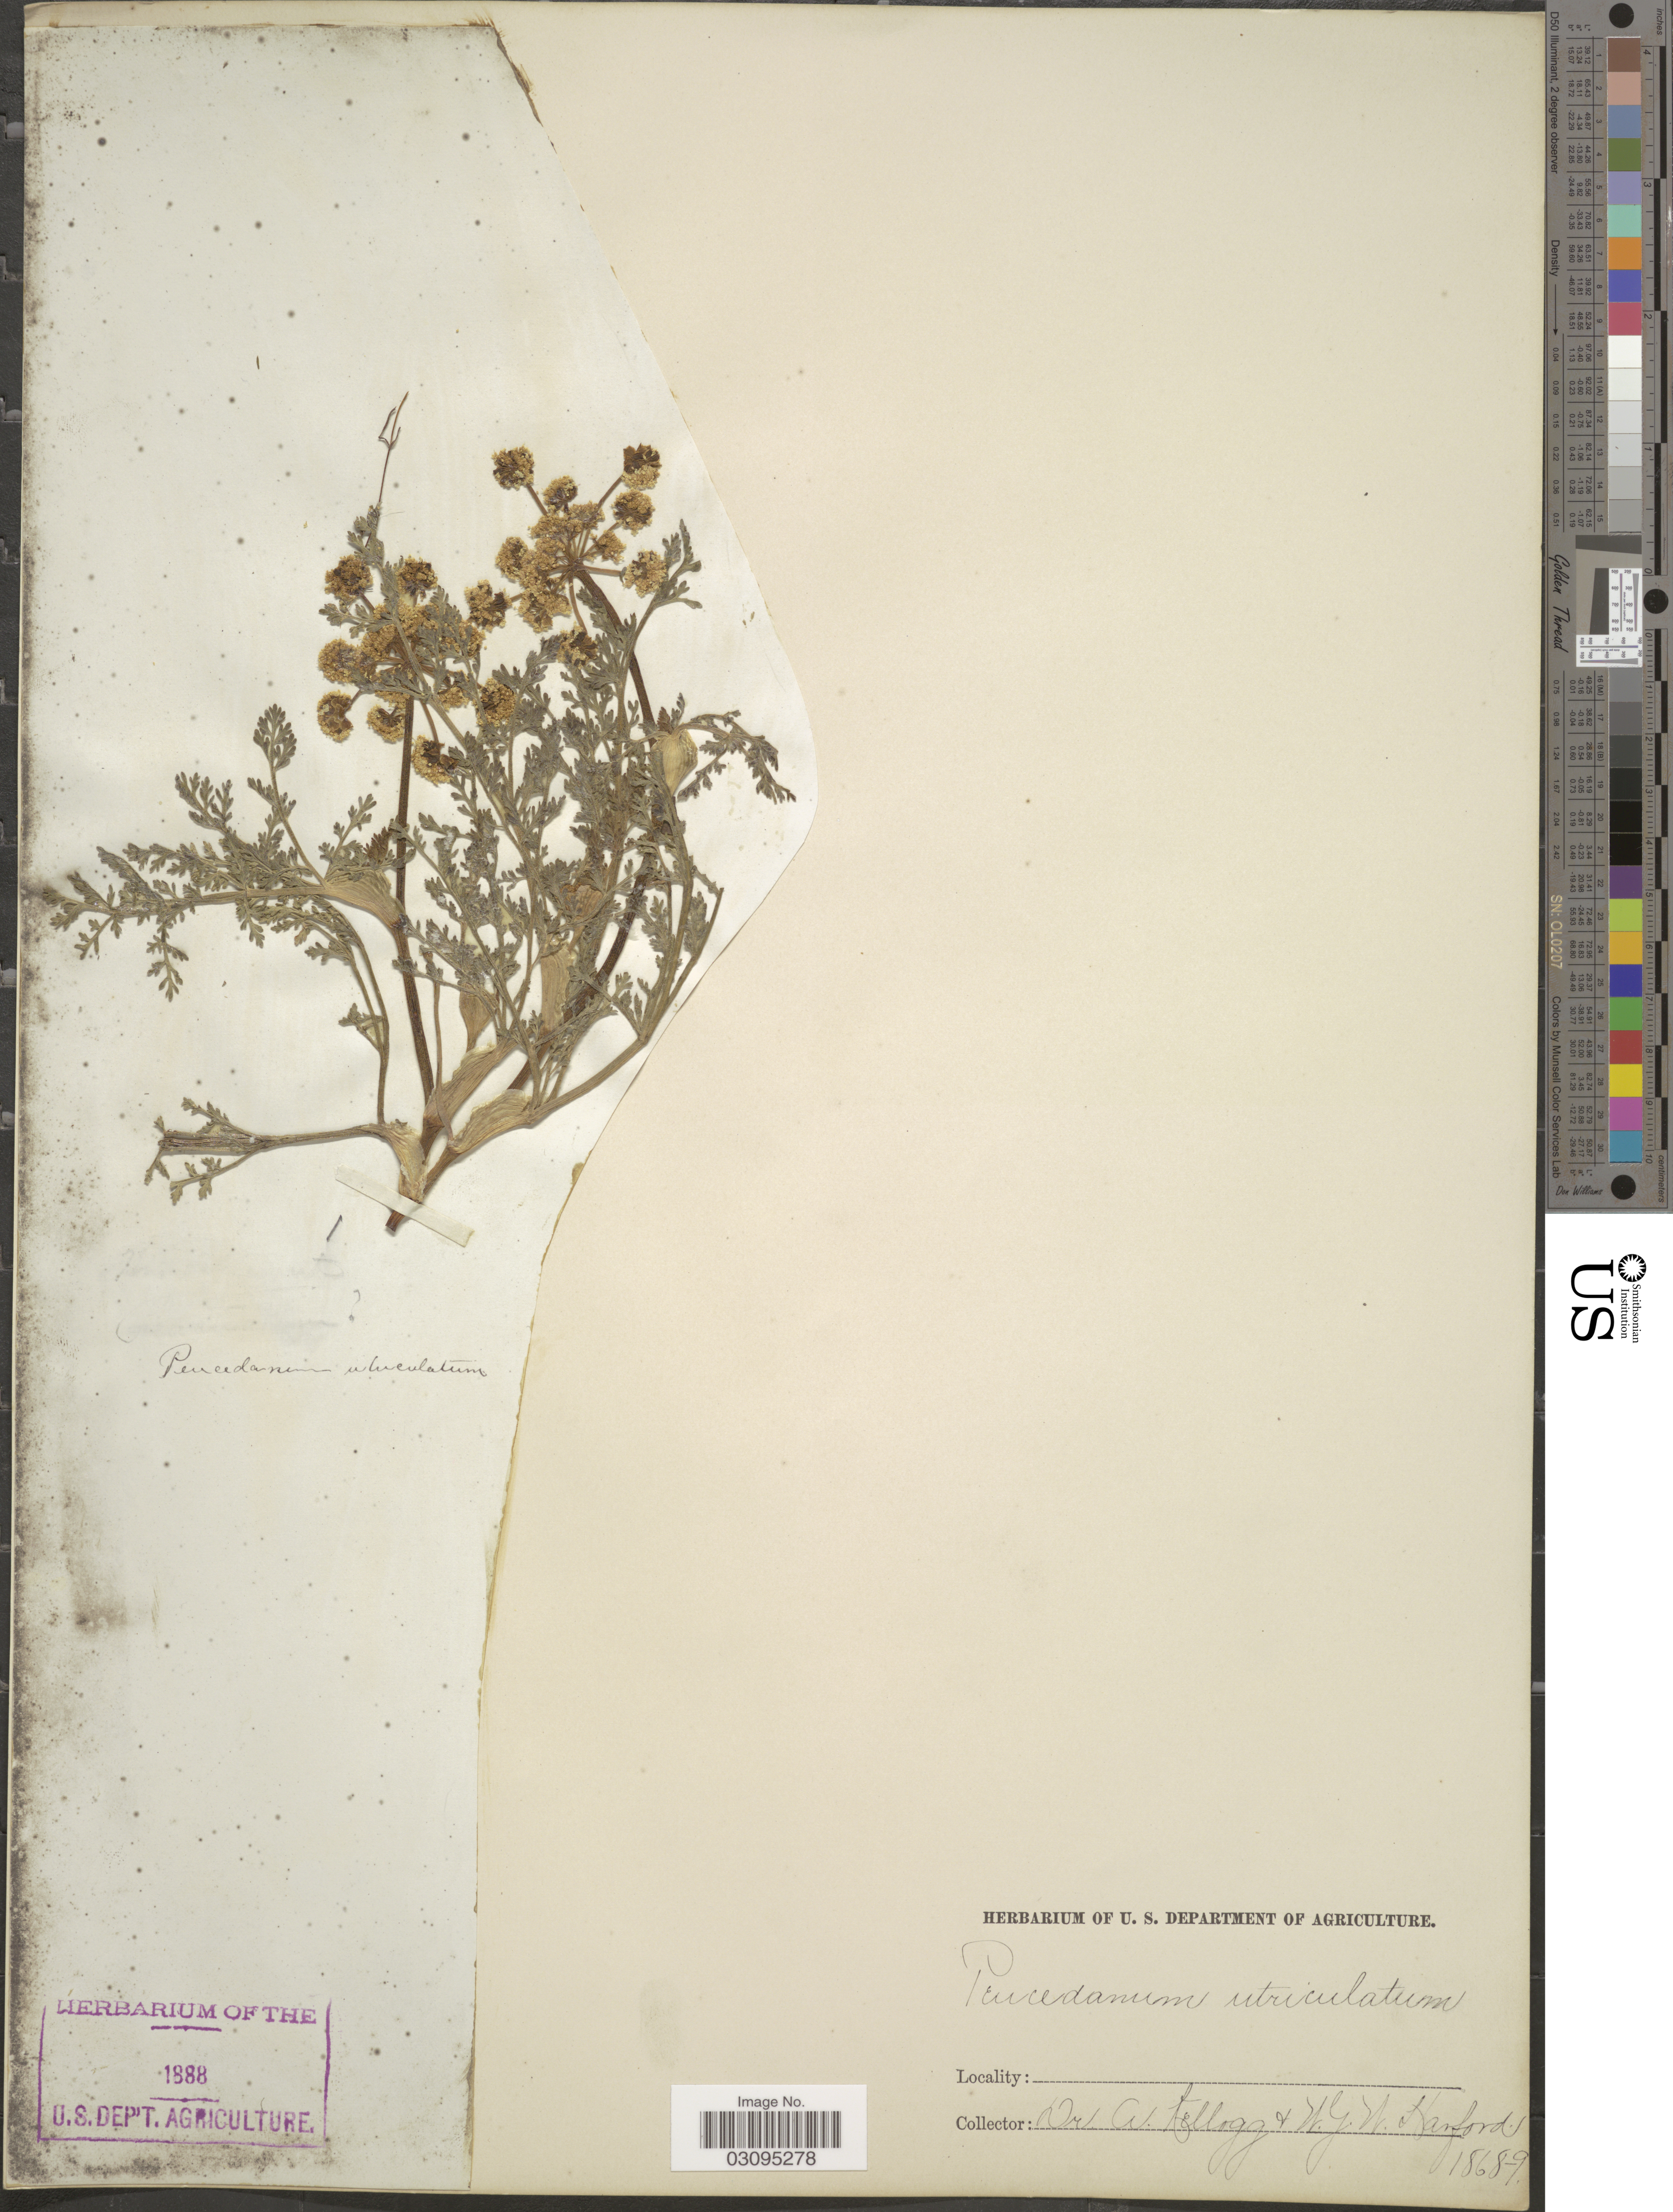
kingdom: Plantae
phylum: Tracheophyta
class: Magnoliopsida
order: Apiales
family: Apiaceae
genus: Lomatium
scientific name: Lomatium utriculatum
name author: (Nutt. ex Torr. & A. Gray) J.M. Coult. & Rose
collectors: A. Kellogg & W. G. W. Harford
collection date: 1868/1869